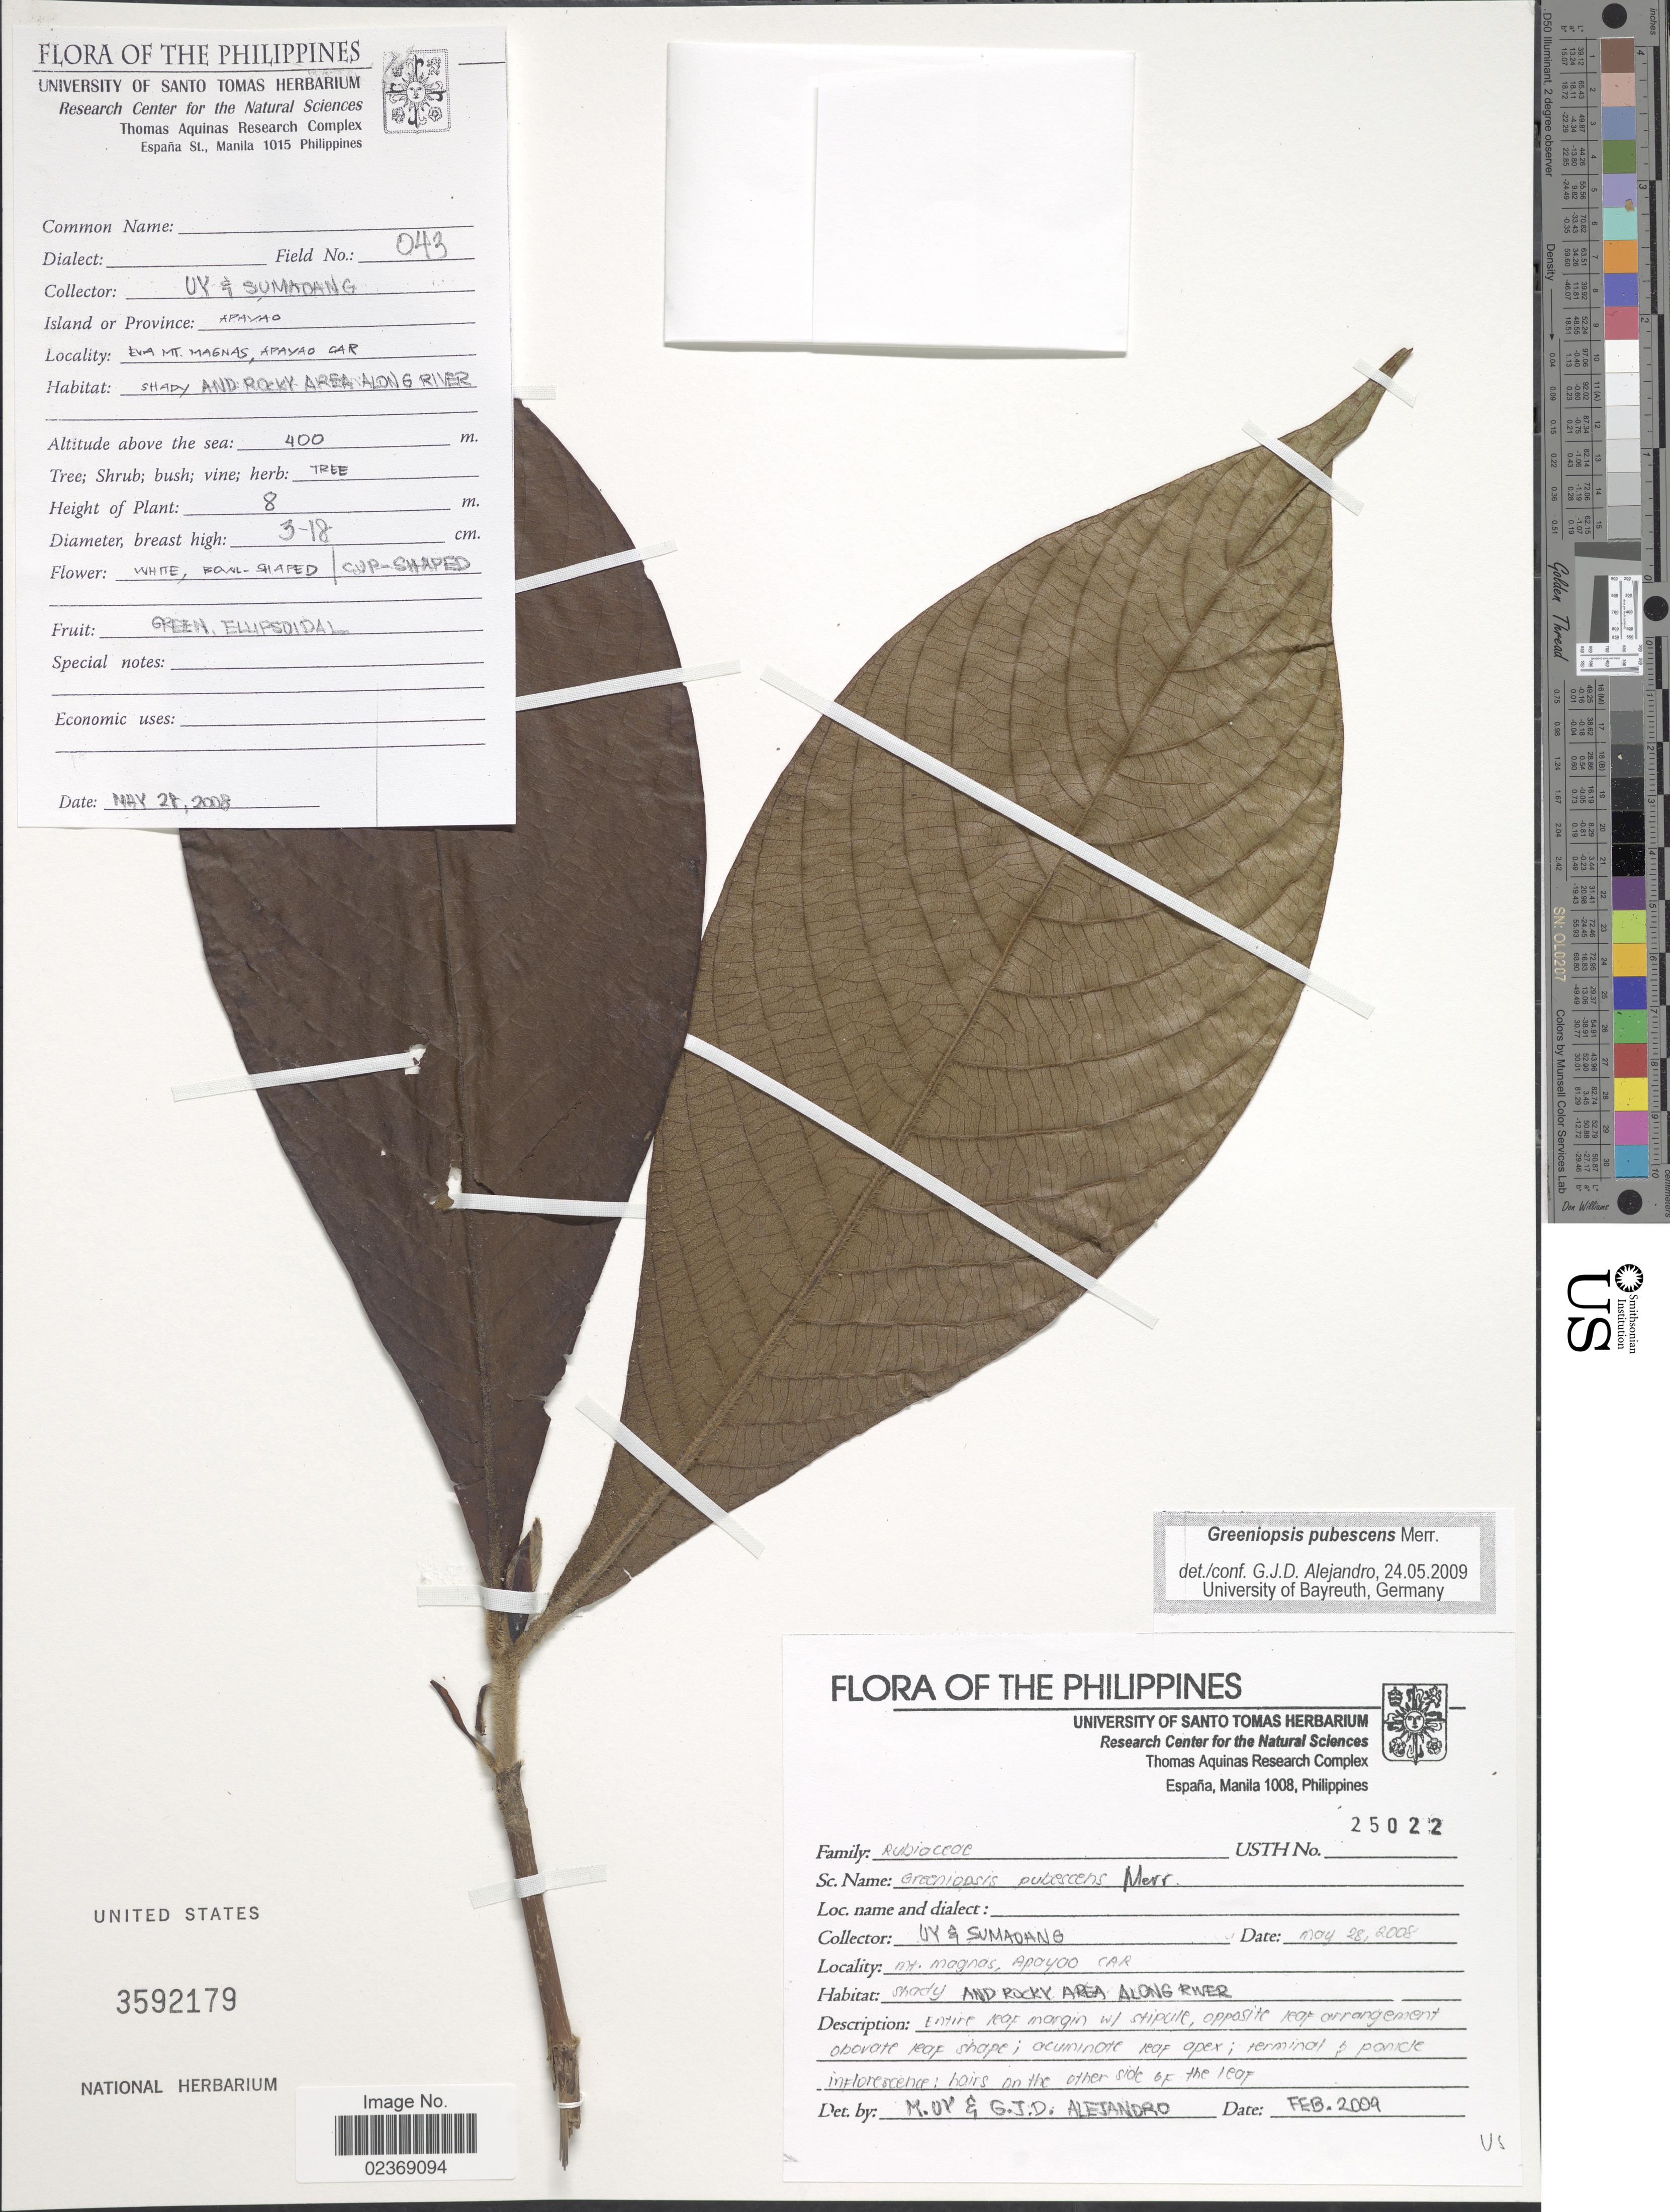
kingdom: Plantae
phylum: Tracheophyta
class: Magnoliopsida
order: Gentianales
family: Rubiaceae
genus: Greeniopsis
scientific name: Greeniopsis pubescens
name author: Merr.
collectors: M. Uy & Sumaoang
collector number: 25022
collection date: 2008-05-28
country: Philippines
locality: Island or Province Apayao, Mt. Magnas, Apayoo Car, Shady and rocky area along river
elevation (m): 400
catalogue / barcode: US 3592179